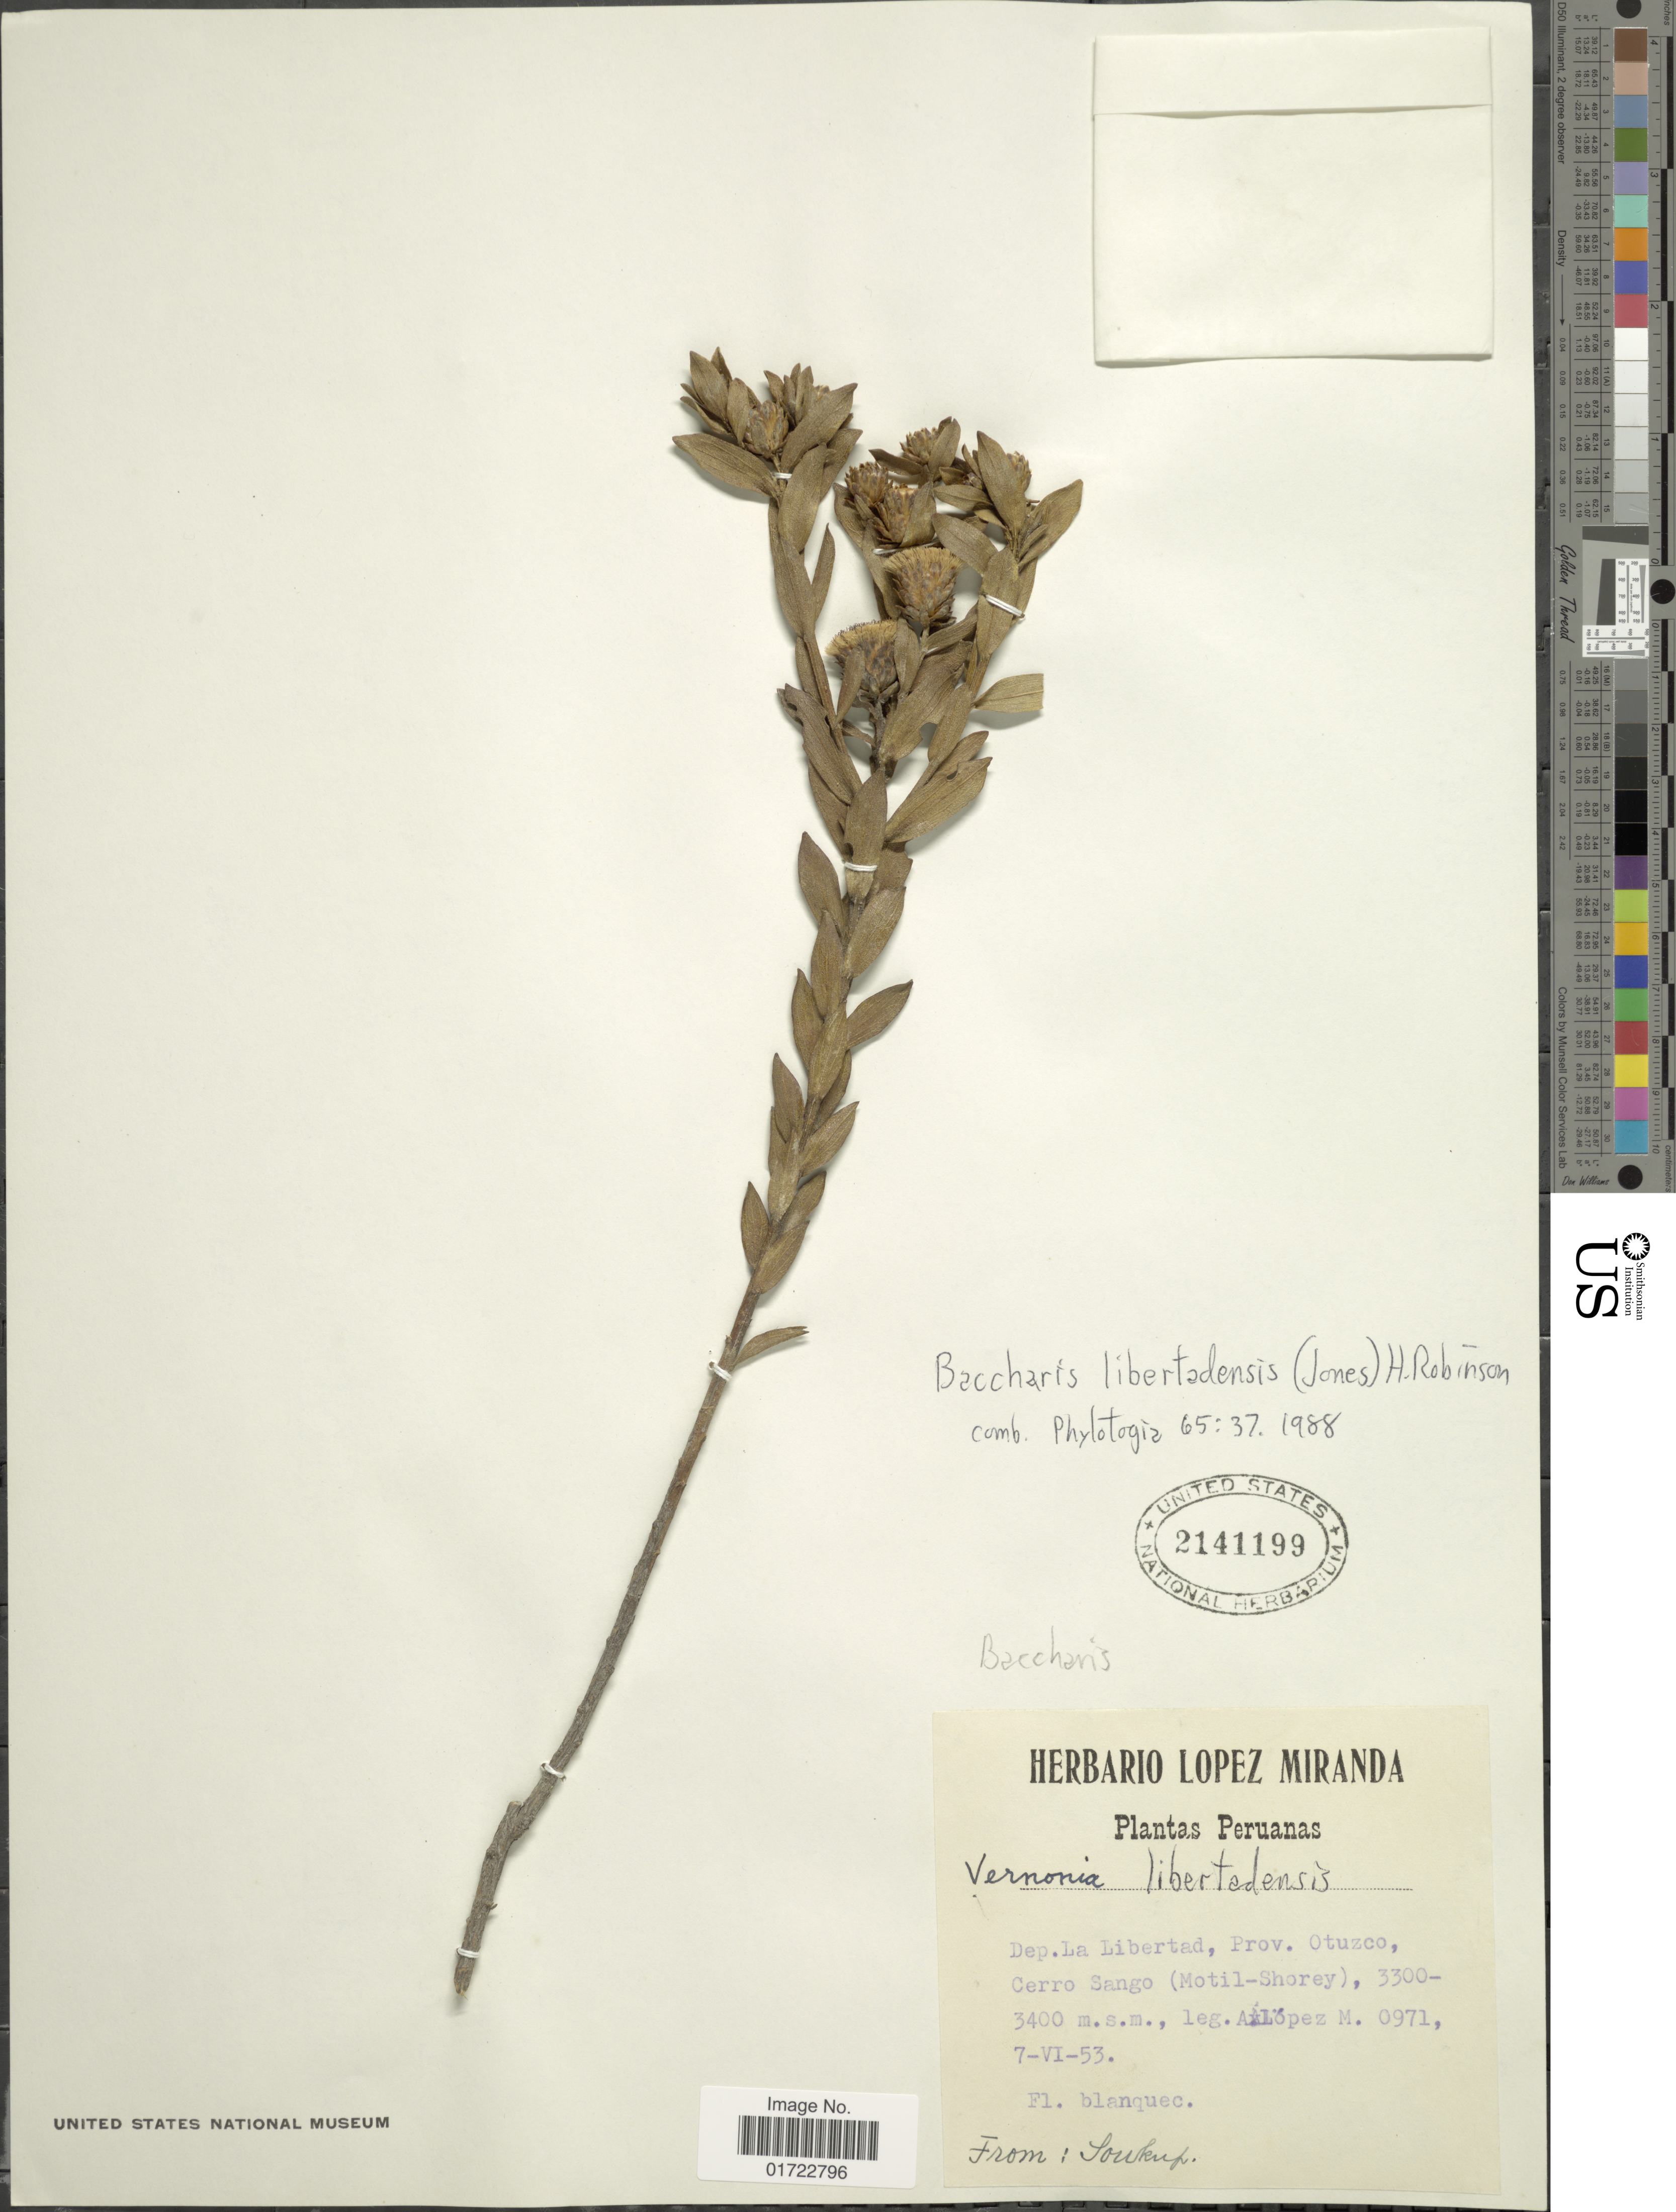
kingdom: Plantae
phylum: Tracheophyta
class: Magnoliopsida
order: Asterales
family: Asteraceae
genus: Baccharis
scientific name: Baccharis libertadensis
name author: (S.B. Jones) H. Rob.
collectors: A. López M.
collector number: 0971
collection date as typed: Transcribed d/m/y: 7/6/53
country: Peru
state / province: La Libertad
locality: Dep. La Libertad, Prov. Otuzco, Cerro Sango (Motil-Shorey).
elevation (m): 3400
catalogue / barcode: US 2141199